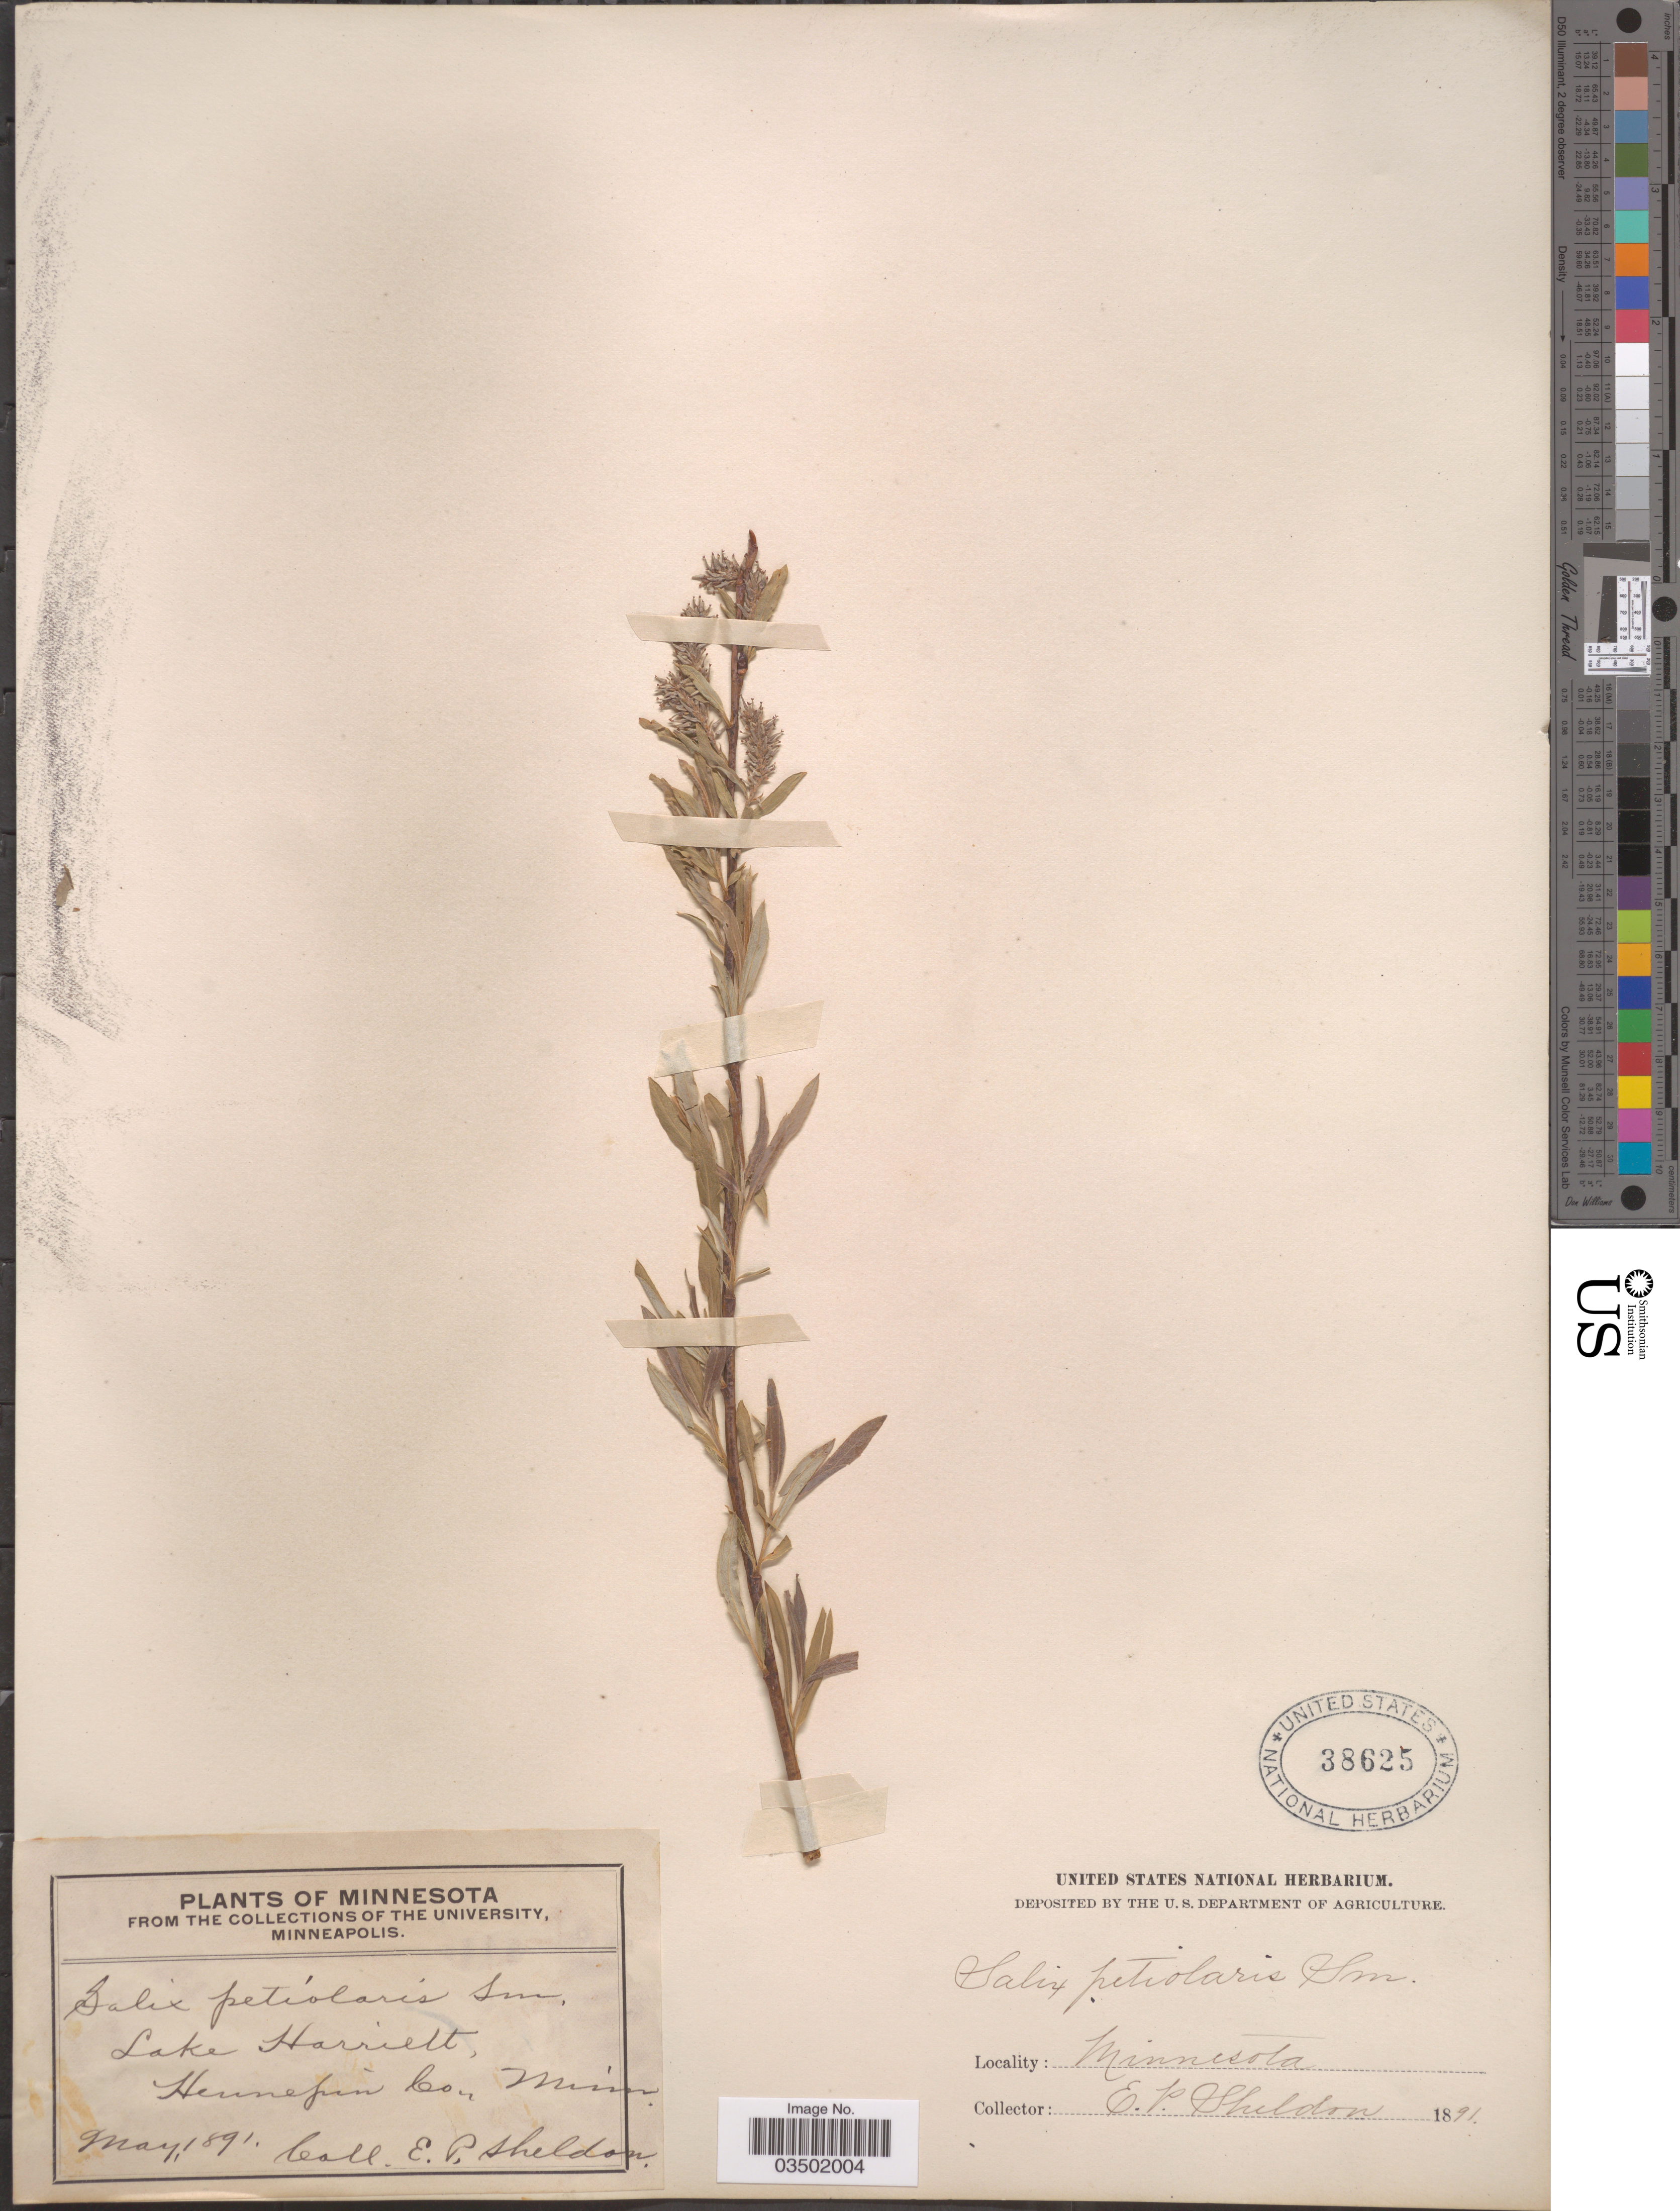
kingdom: Plantae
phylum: Tracheophyta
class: Magnoliopsida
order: Malpighiales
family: Salicaceae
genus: Salix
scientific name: Salix petiolaris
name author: Sm.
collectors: E. P. Sheldon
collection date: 1891-05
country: United States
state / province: Minnesota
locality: Lake Harriett. Hennepin Co.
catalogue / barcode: US 38625